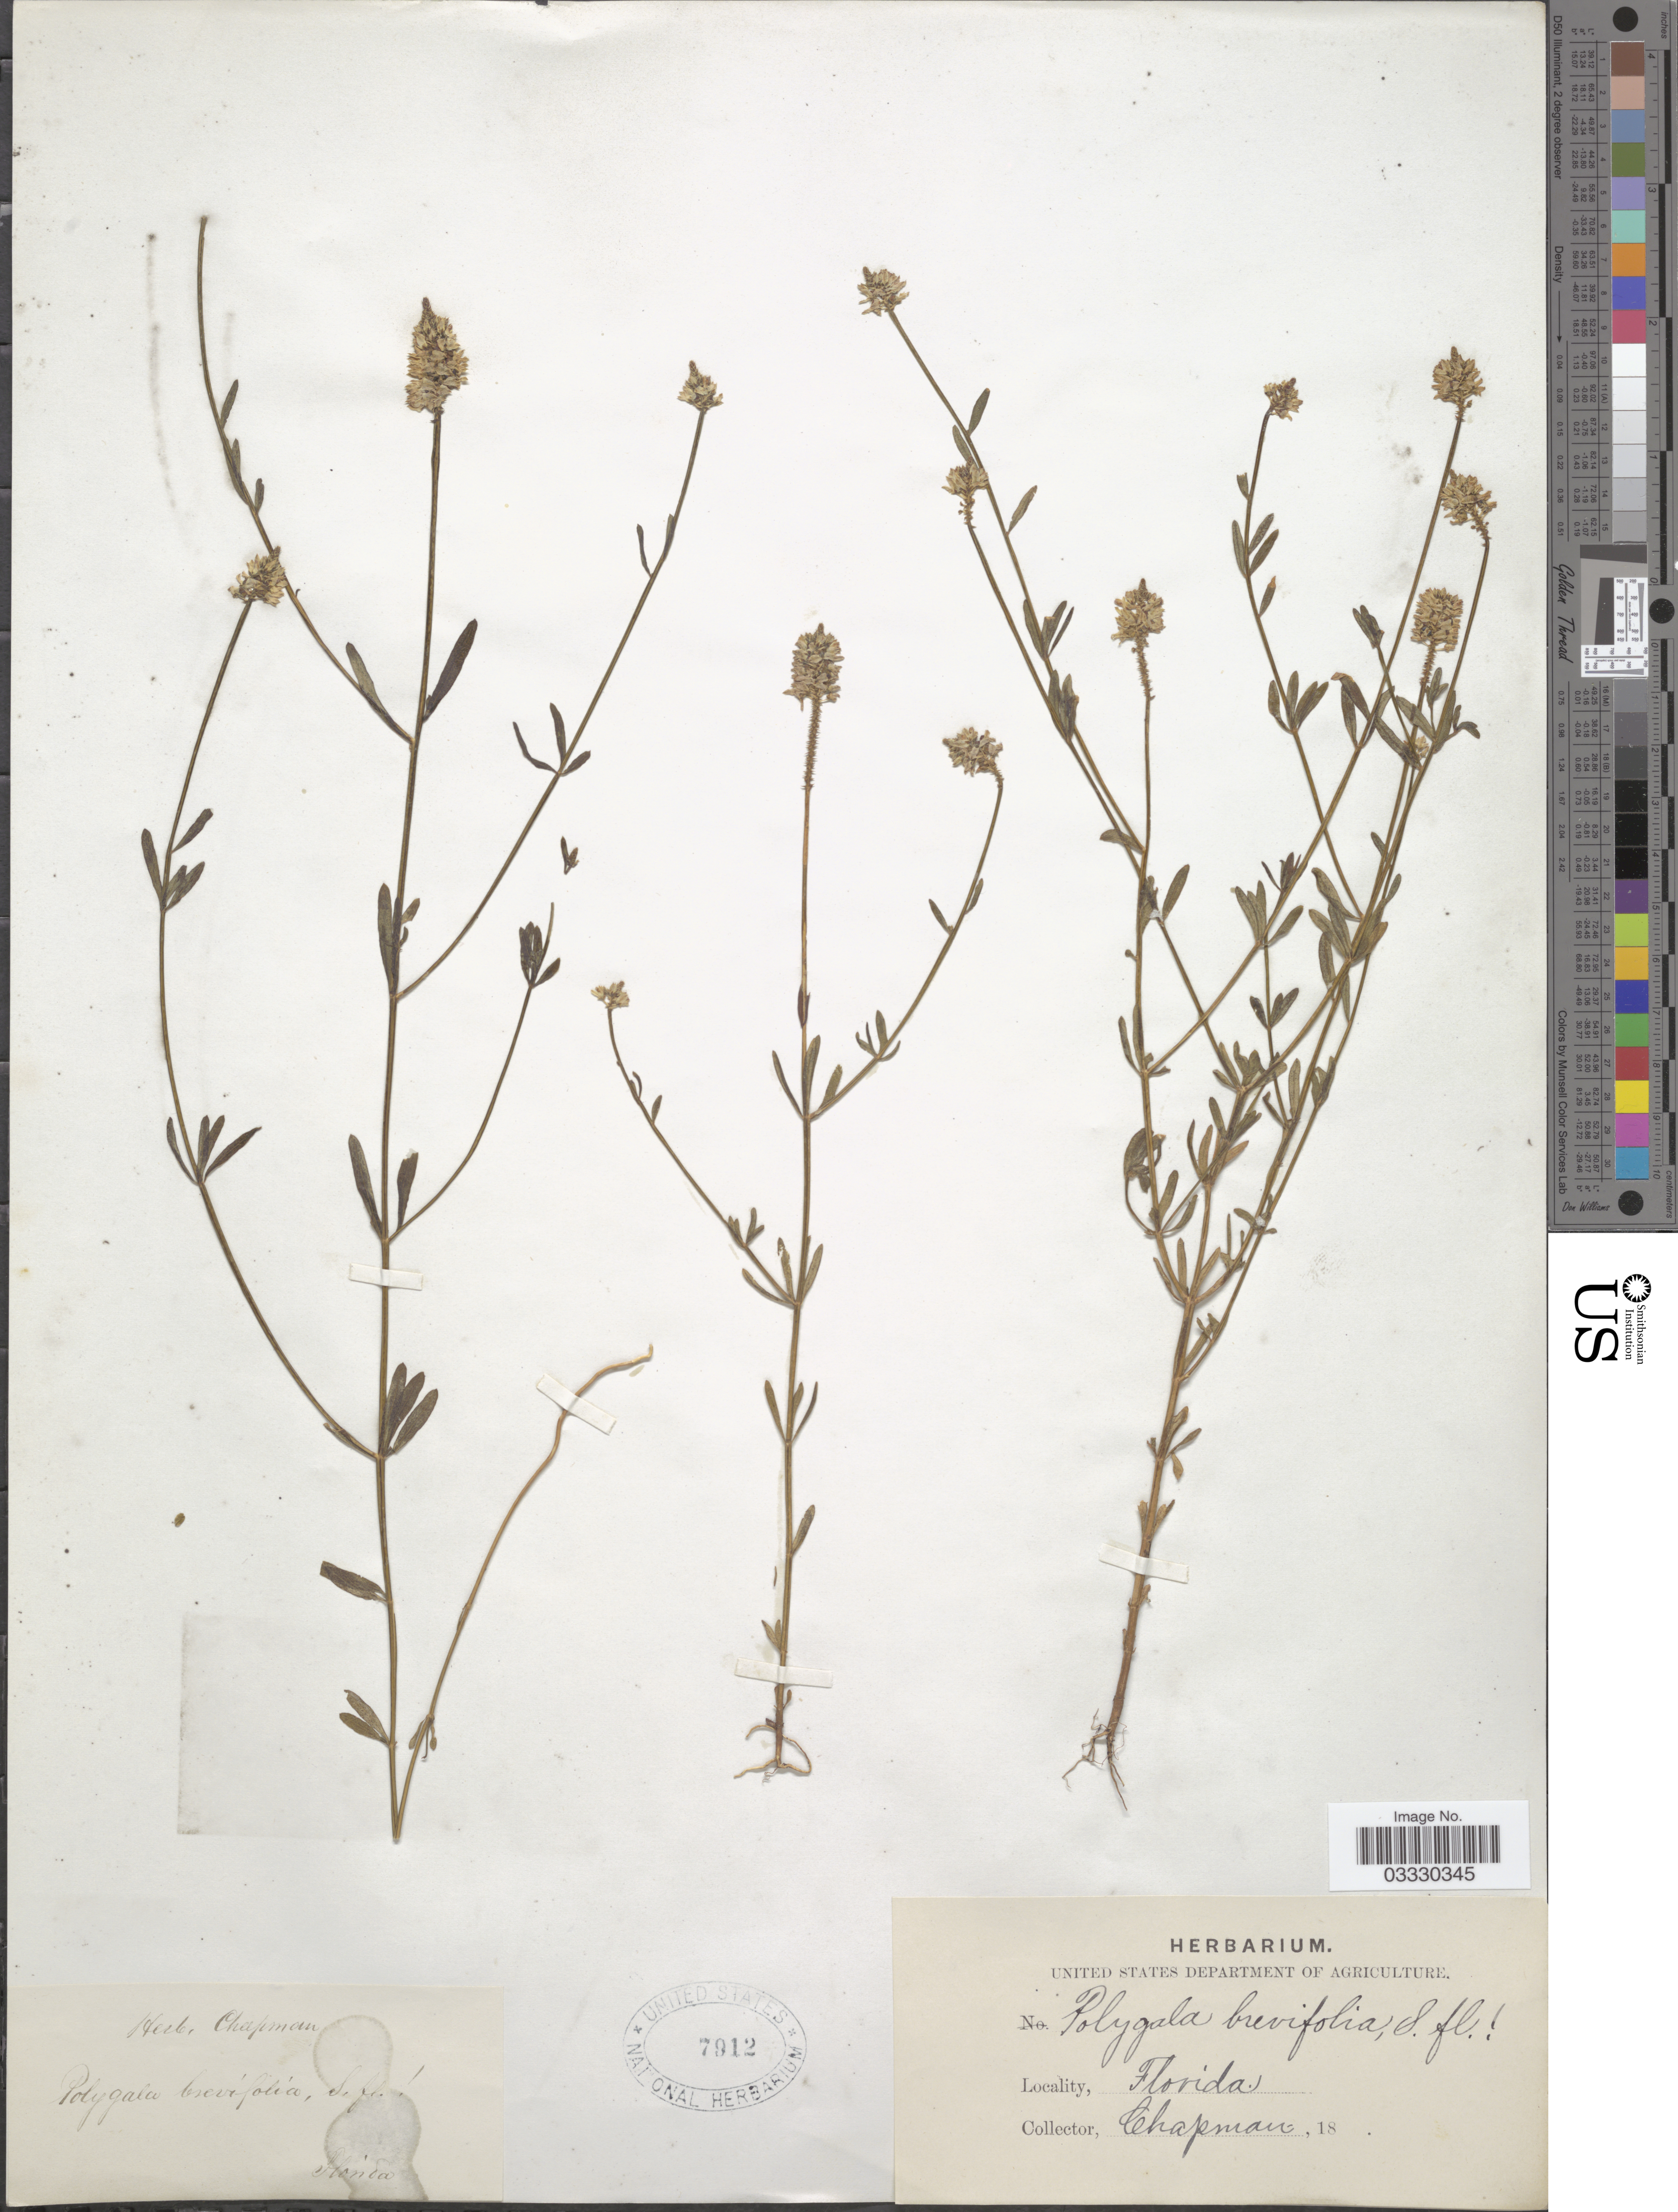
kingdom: Plantae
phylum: Tracheophyta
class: Magnoliopsida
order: Fabales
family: Polygalaceae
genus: Polygala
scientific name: Polygala brevifolia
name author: Nutt.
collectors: ex herb. Chapman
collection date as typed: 18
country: United States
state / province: Florida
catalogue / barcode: US 7912